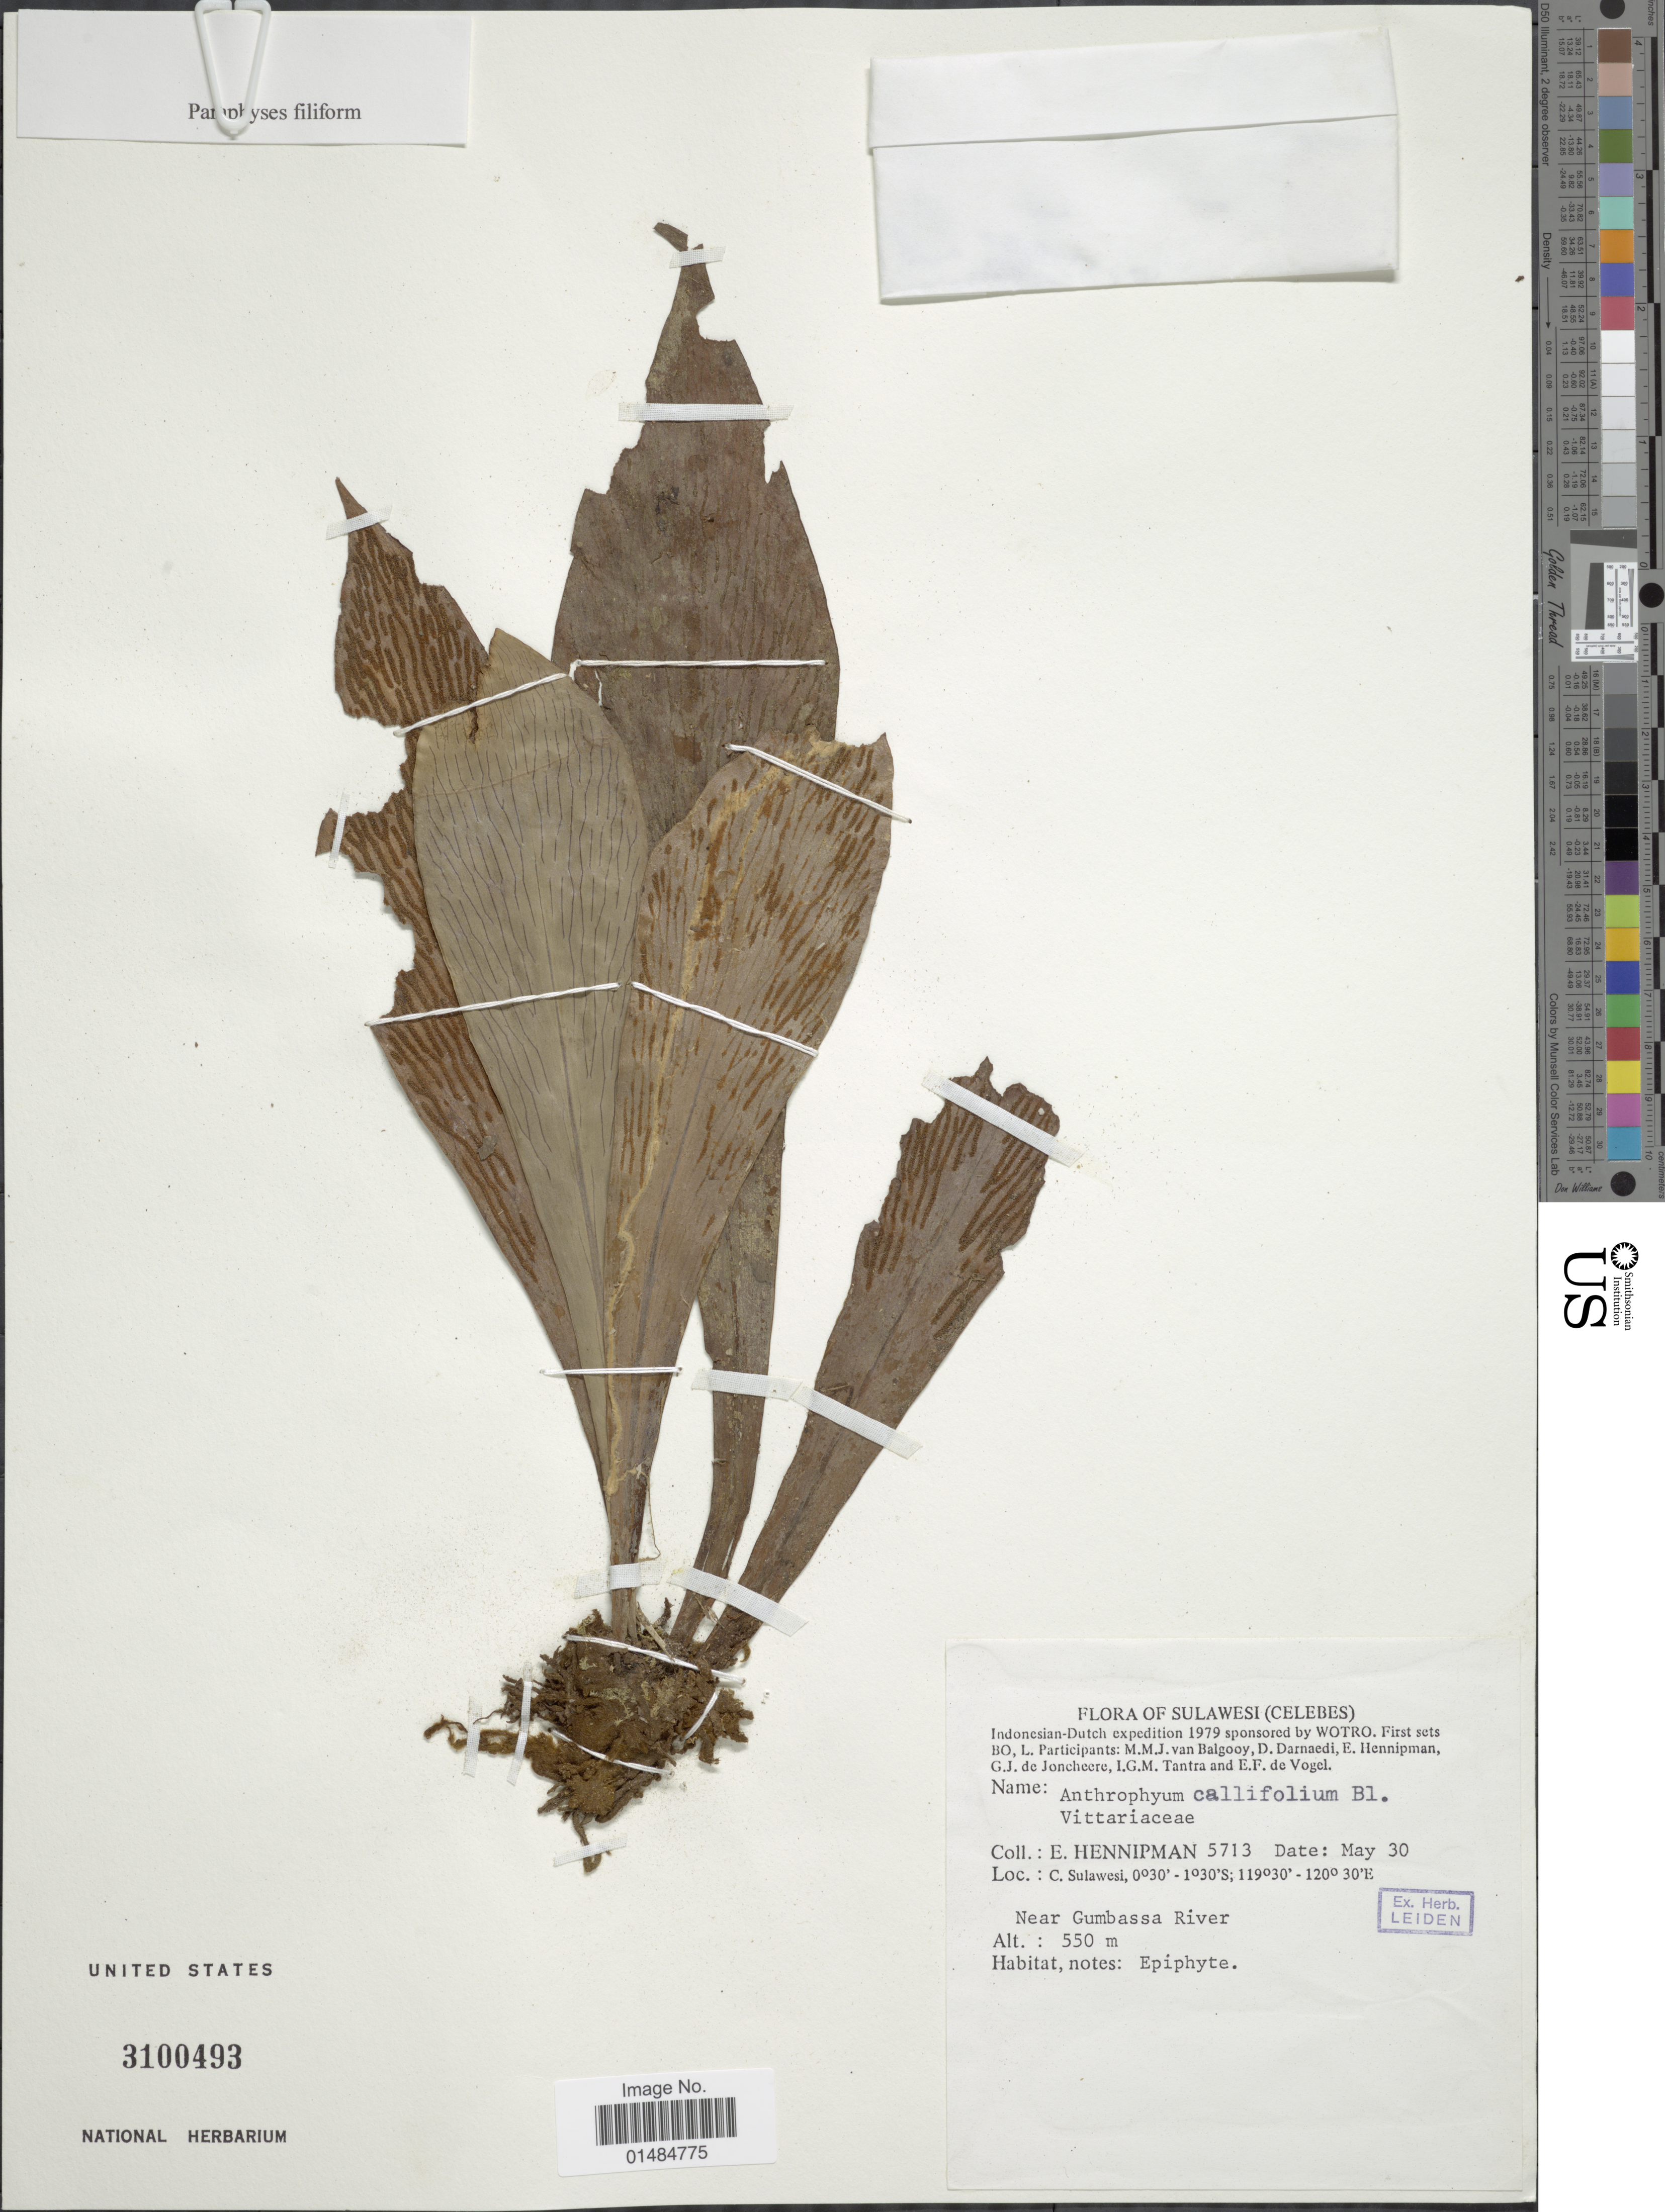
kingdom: Plantae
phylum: Tracheophyta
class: Polypodiopsida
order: Polypodiales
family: Pteridaceae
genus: Antrophyum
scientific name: Antrophyum callifolium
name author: Blume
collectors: E. Hennipman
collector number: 5713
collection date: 1979-05-30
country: Indonesia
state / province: Sulawesi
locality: C. Sulawesi, Near Gumbassa River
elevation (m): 550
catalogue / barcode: US 3100493